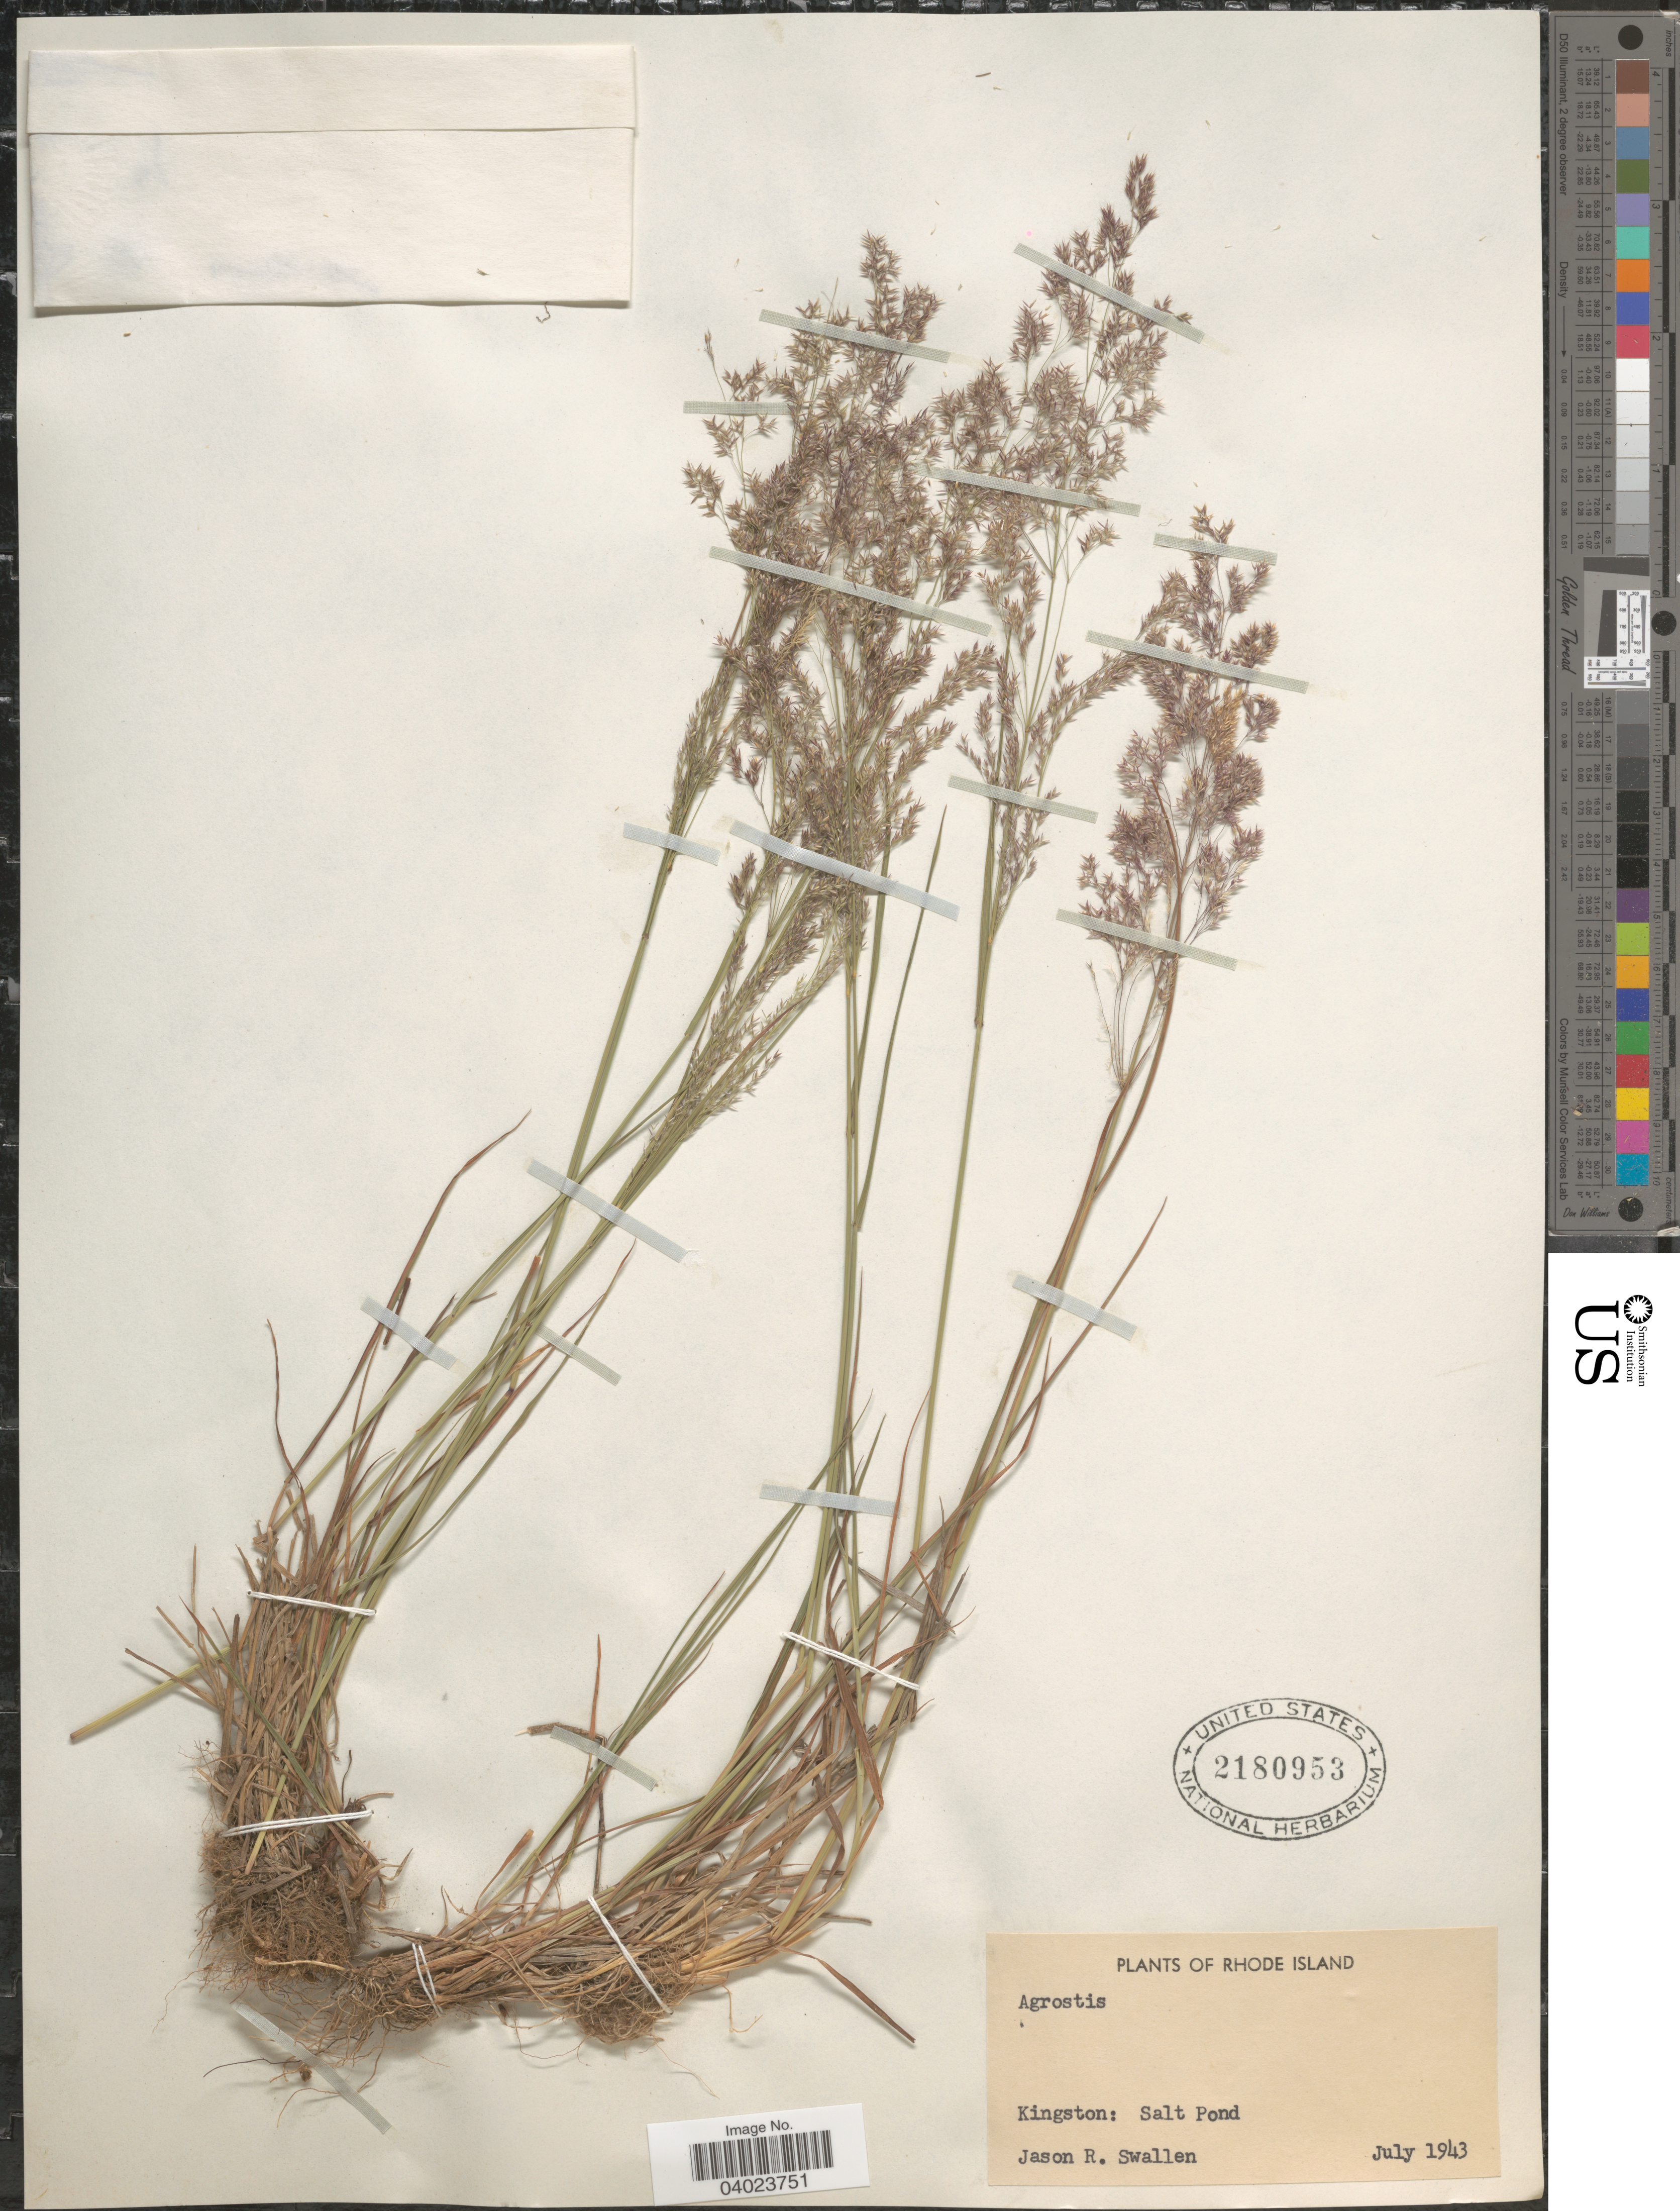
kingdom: Plantae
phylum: Tracheophyta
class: Liliopsida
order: Poales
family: Poaceae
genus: Agrostis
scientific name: Agrostis sp.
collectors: J. R. Swallen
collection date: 1943-07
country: United States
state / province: Rhode Island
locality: Kingston: Salt Pond.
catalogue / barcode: US 2180953